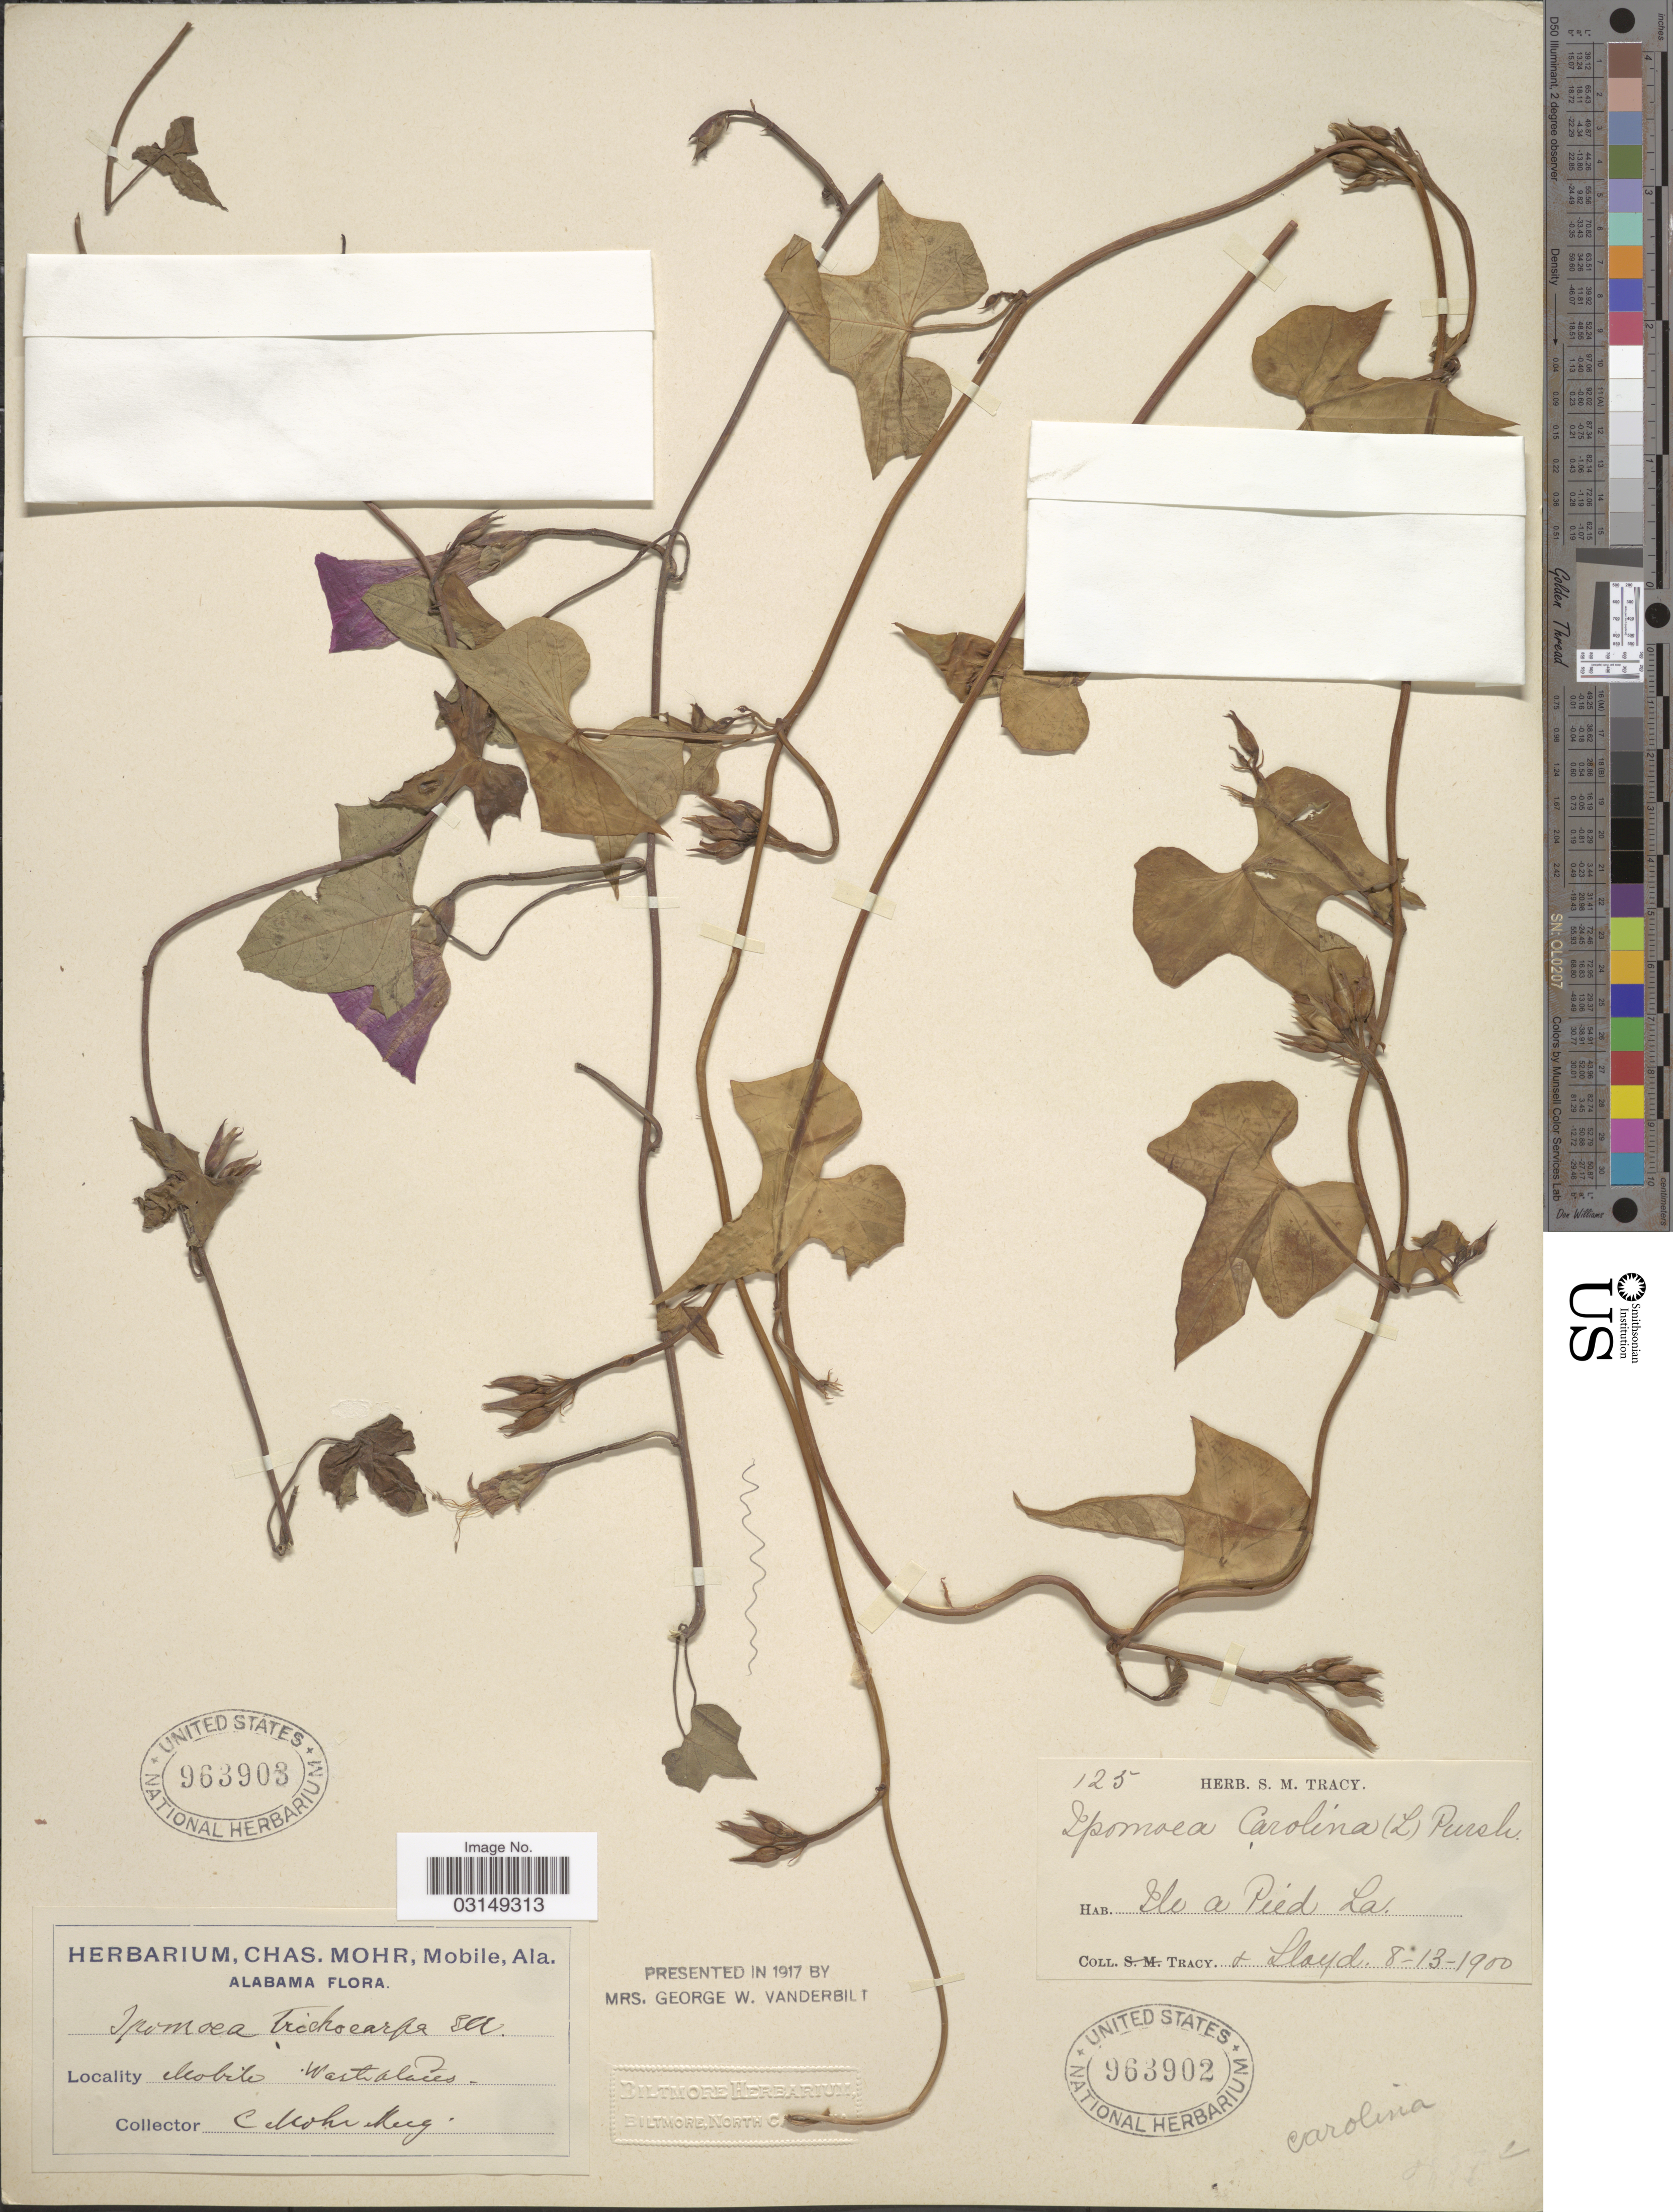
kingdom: Plantae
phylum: Tracheophyta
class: Magnoliopsida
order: Solanales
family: Convolvulaceae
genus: Ipomoea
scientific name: Ipomoea trichocarpa var. trichocarpa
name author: Elliott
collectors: -. Tracy & -- Lloyd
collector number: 125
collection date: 1900-08-13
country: United States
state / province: Louisiana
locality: Ile a Pied.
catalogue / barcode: US 963902